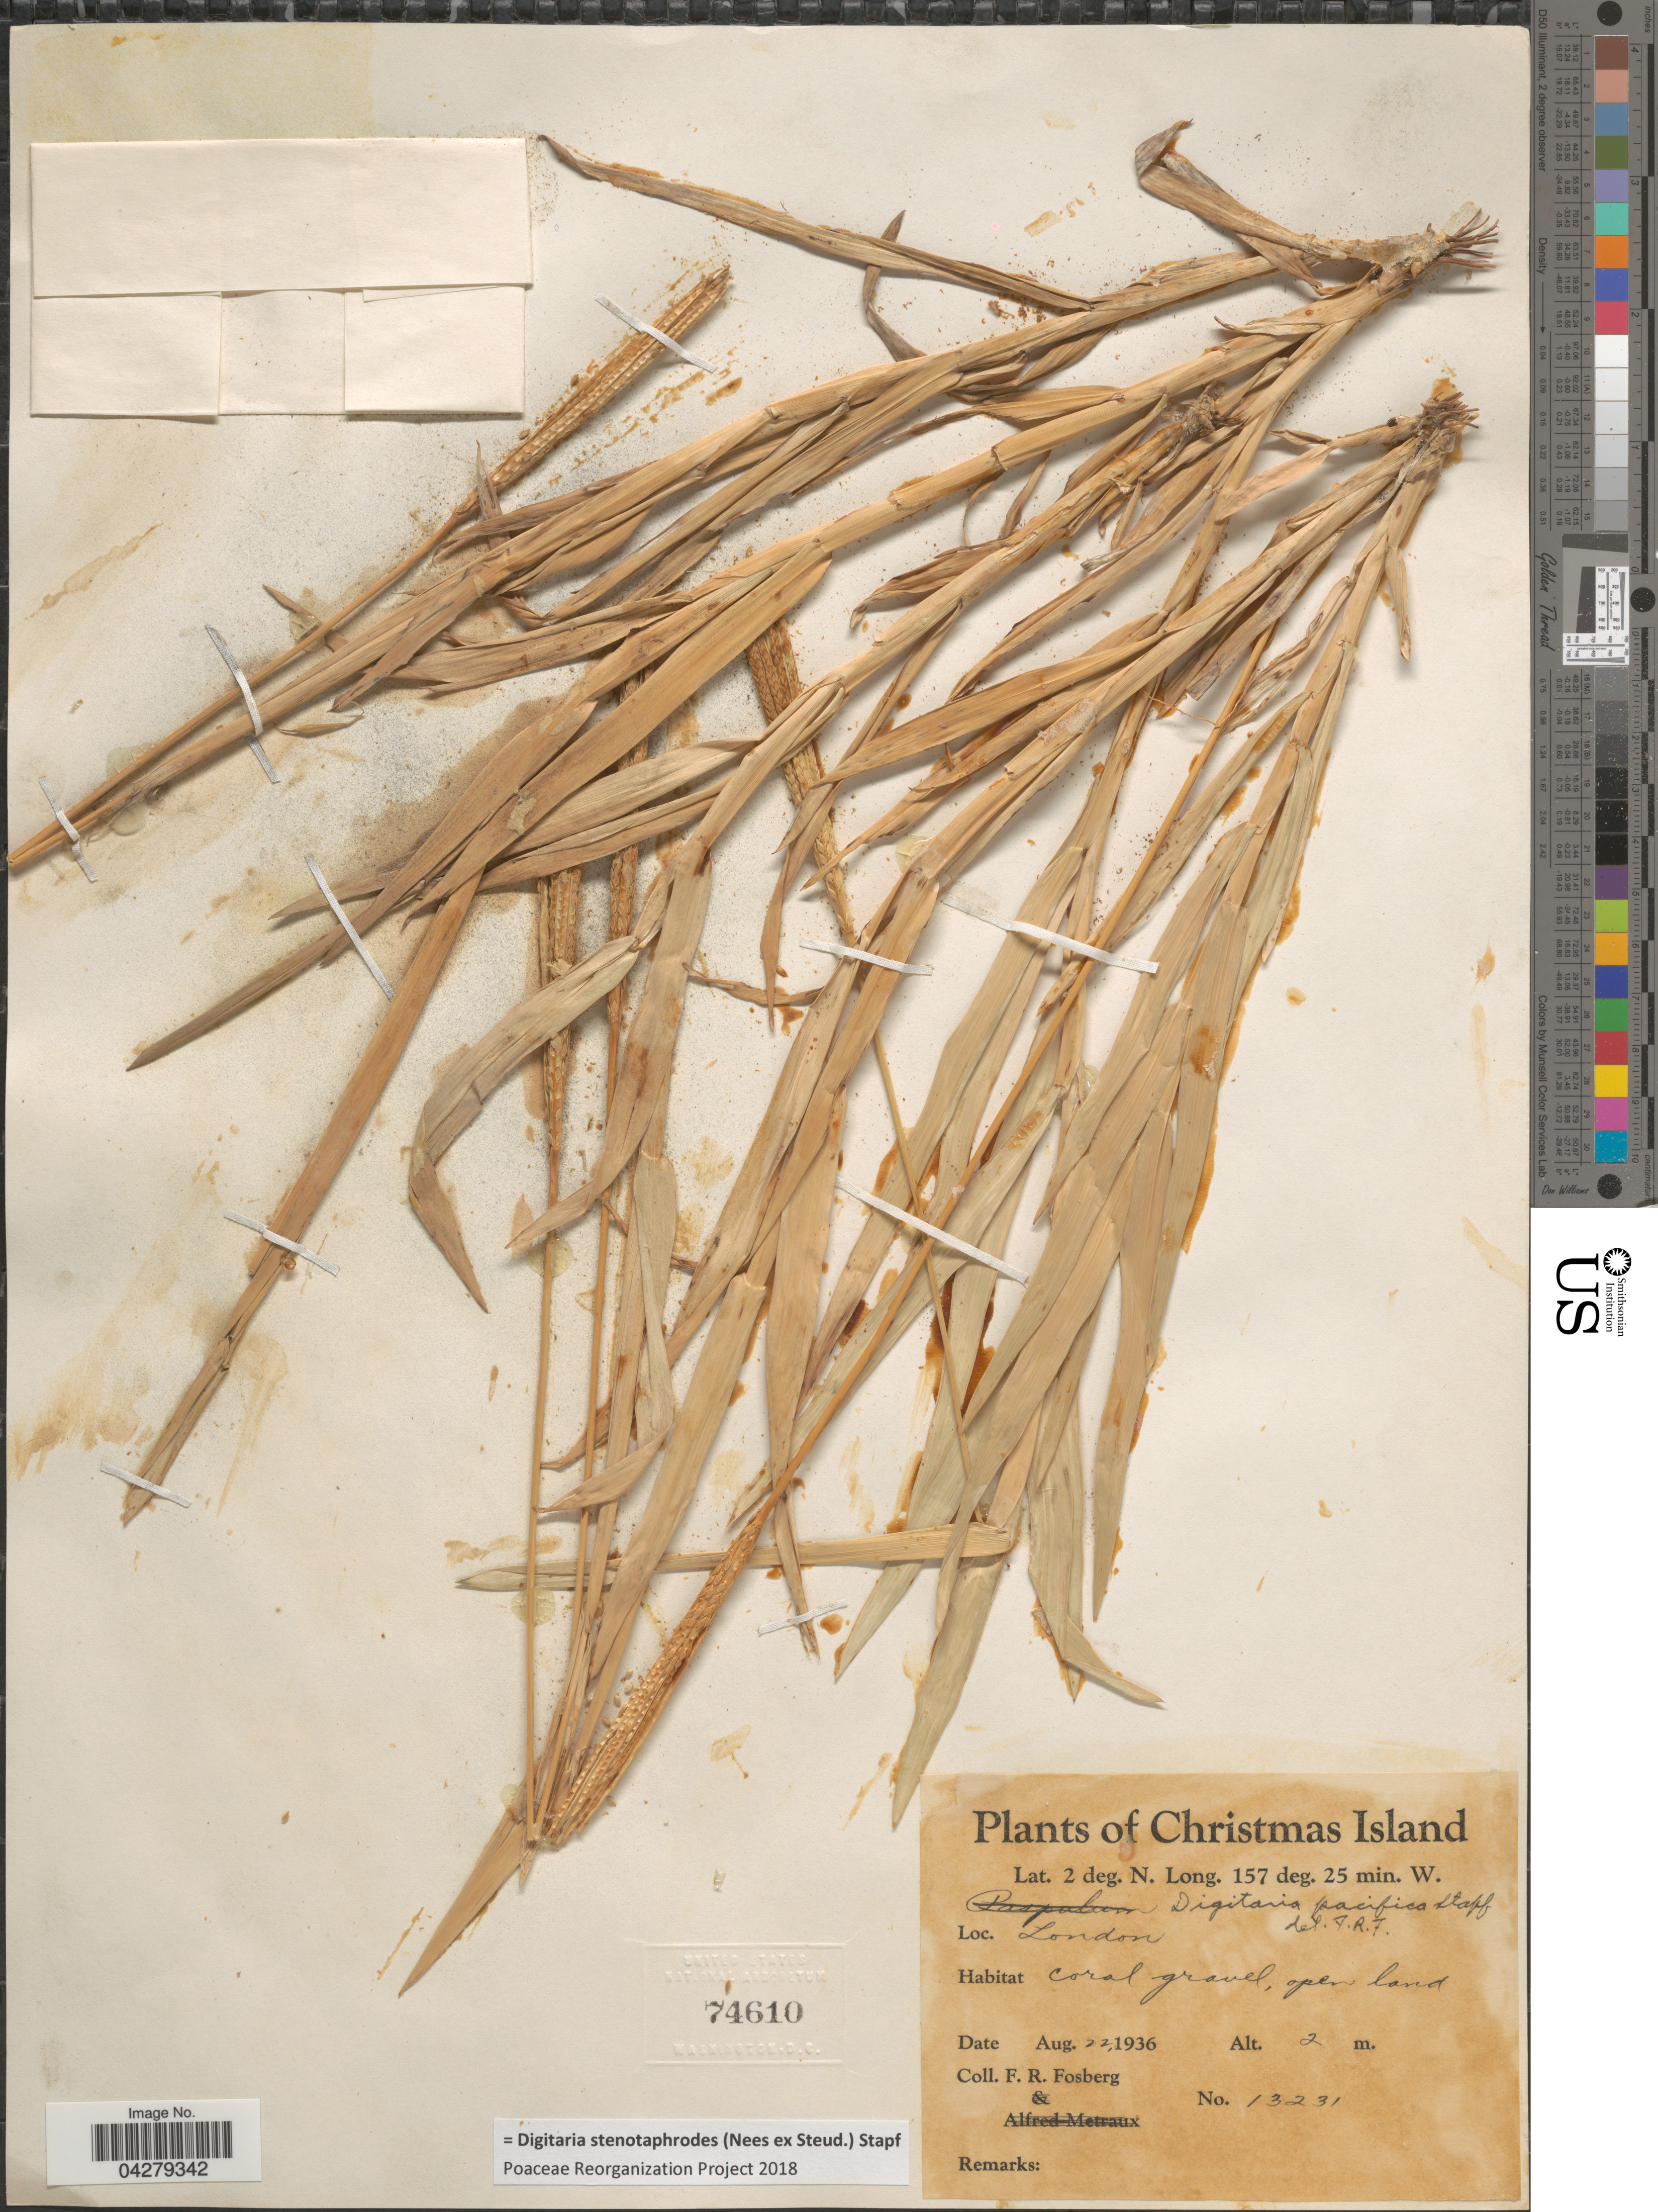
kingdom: Plantae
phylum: Tracheophyta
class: Liliopsida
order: Poales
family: Poaceae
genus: Digitaria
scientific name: Digitaria stenotaphrodes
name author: (Steud.) Stapf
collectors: F. R. Fosberg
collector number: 13231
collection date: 1936-08-22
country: Kiribati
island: Christmas Island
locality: Christmas Island. London.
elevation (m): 2